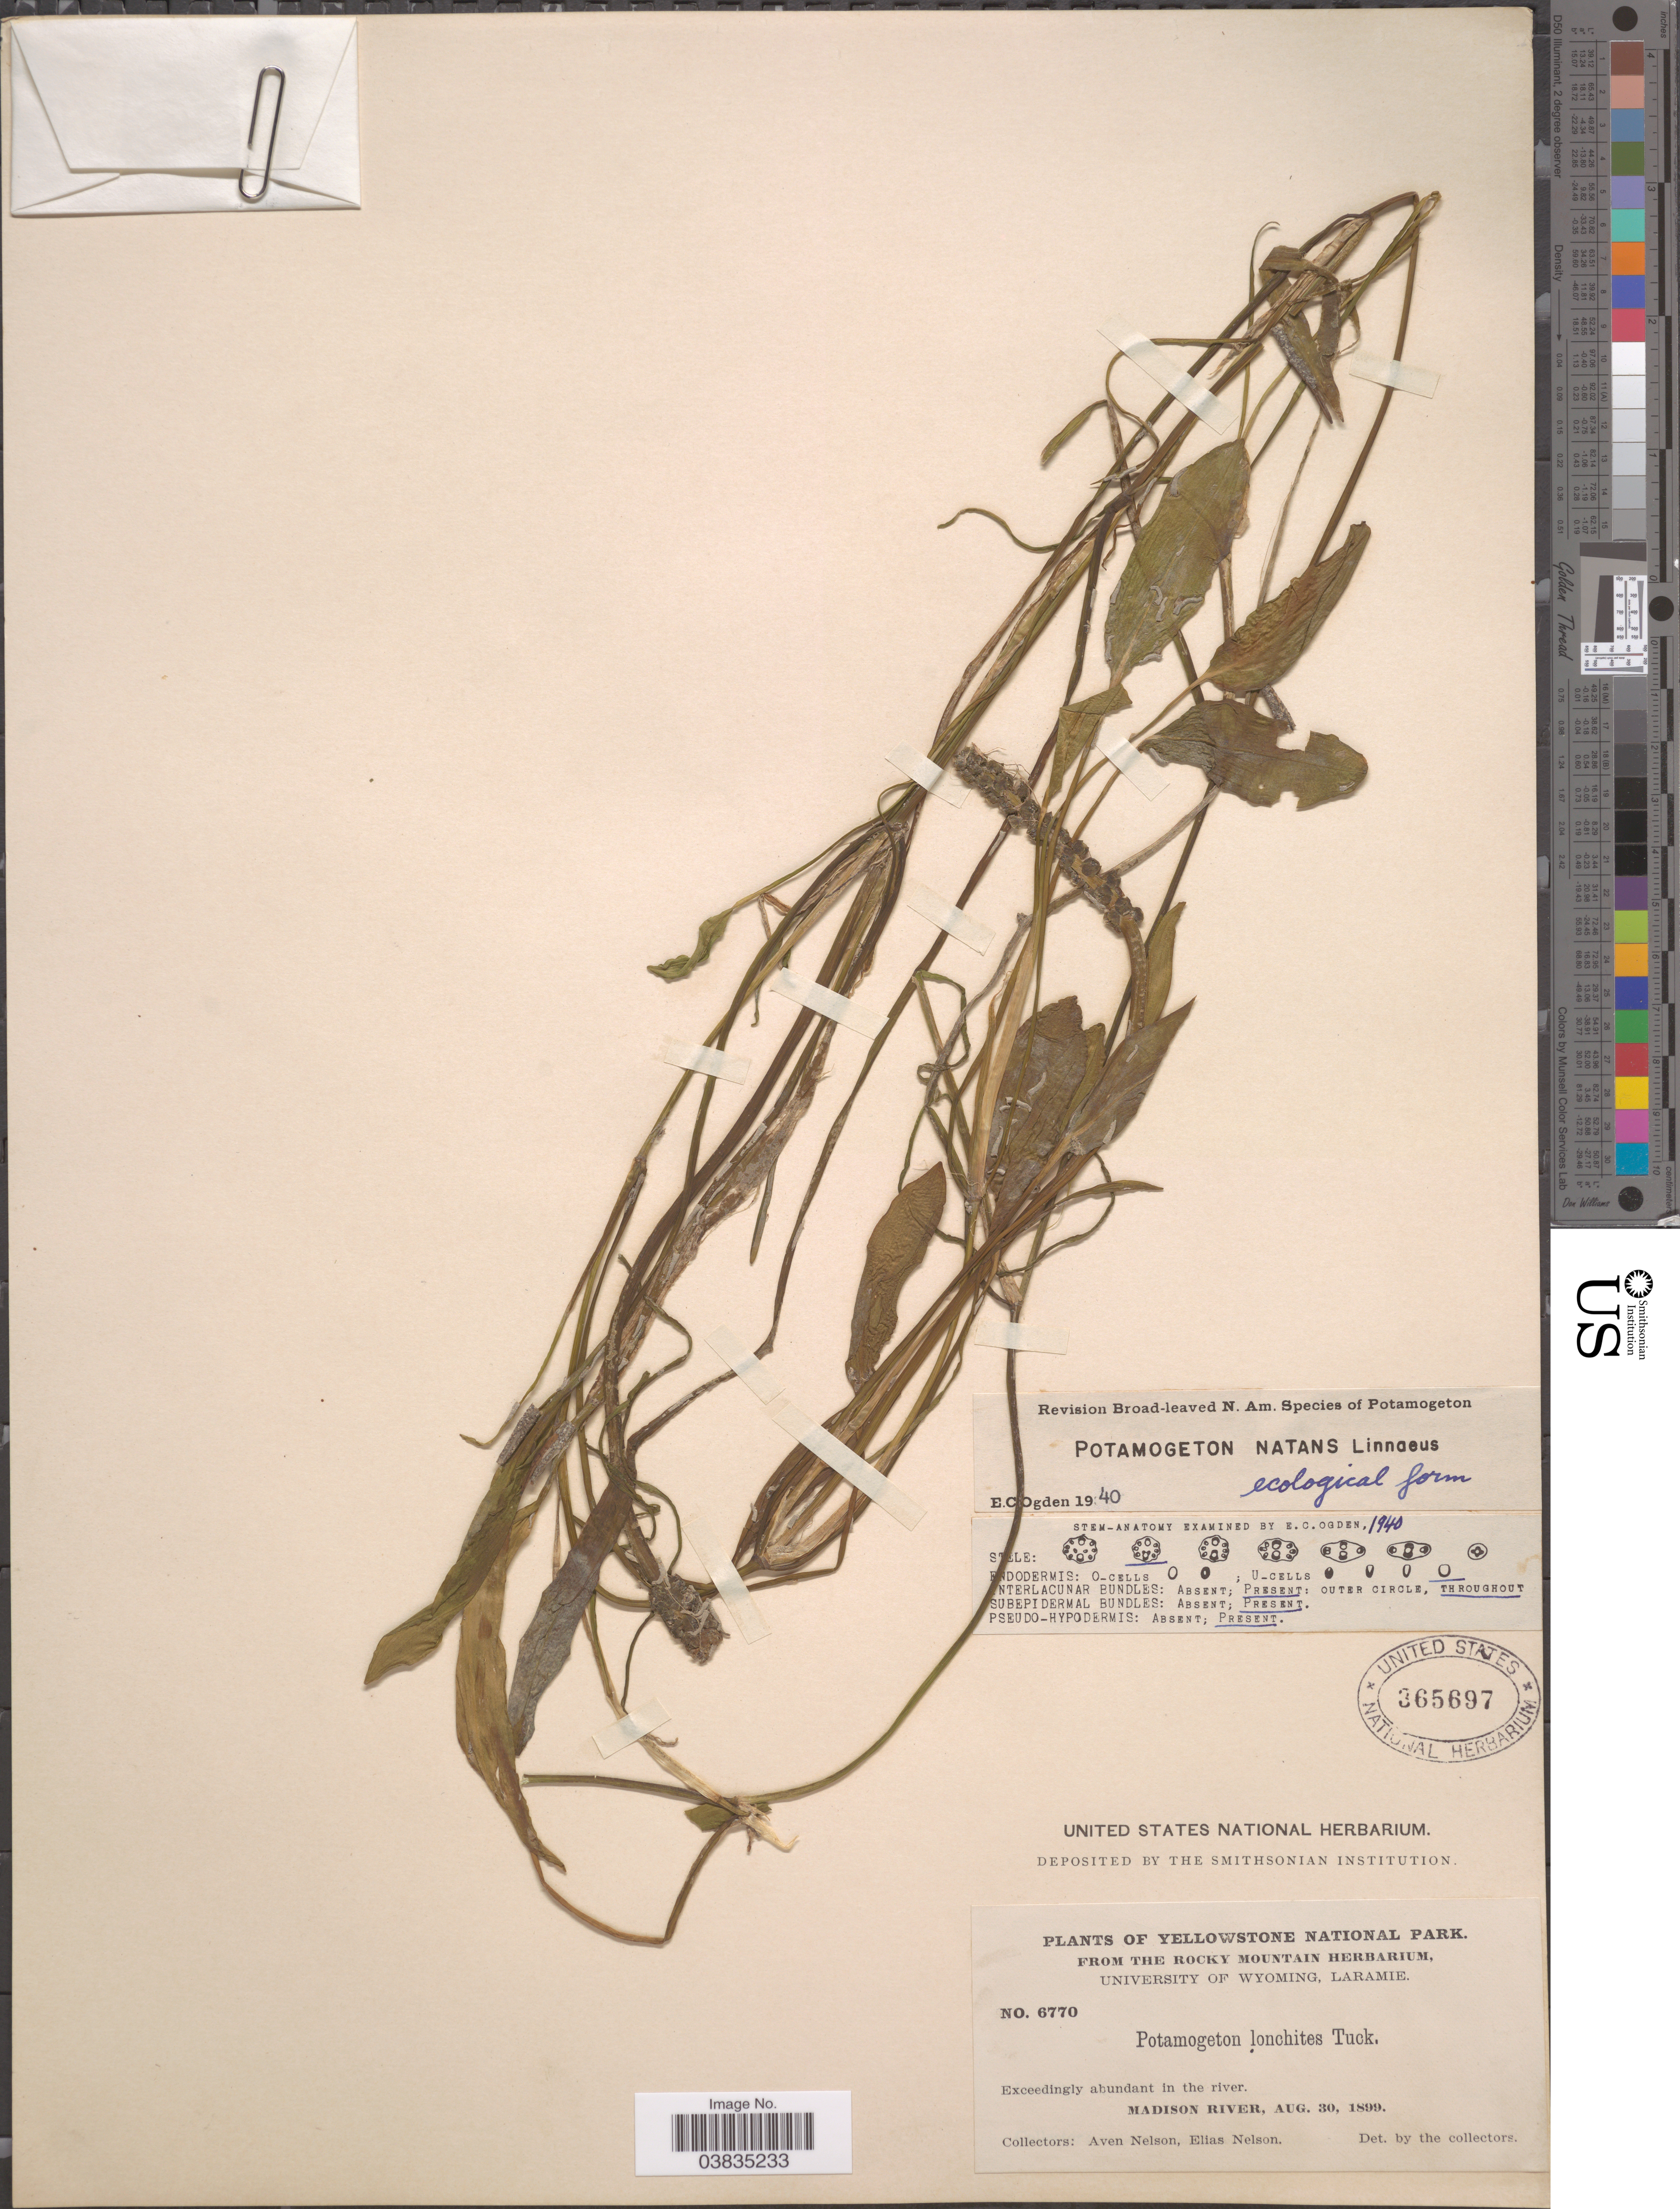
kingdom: Plantae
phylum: Tracheophyta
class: Liliopsida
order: Alismatales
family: Potamogetonaceae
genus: Potamogeton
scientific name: Potamogeton natans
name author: L.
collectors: A. Nelson & E. Nelson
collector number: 6770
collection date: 1899-08-30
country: United States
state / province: Wyoming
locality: Yellowstone National Park. Madison River.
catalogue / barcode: US 365697